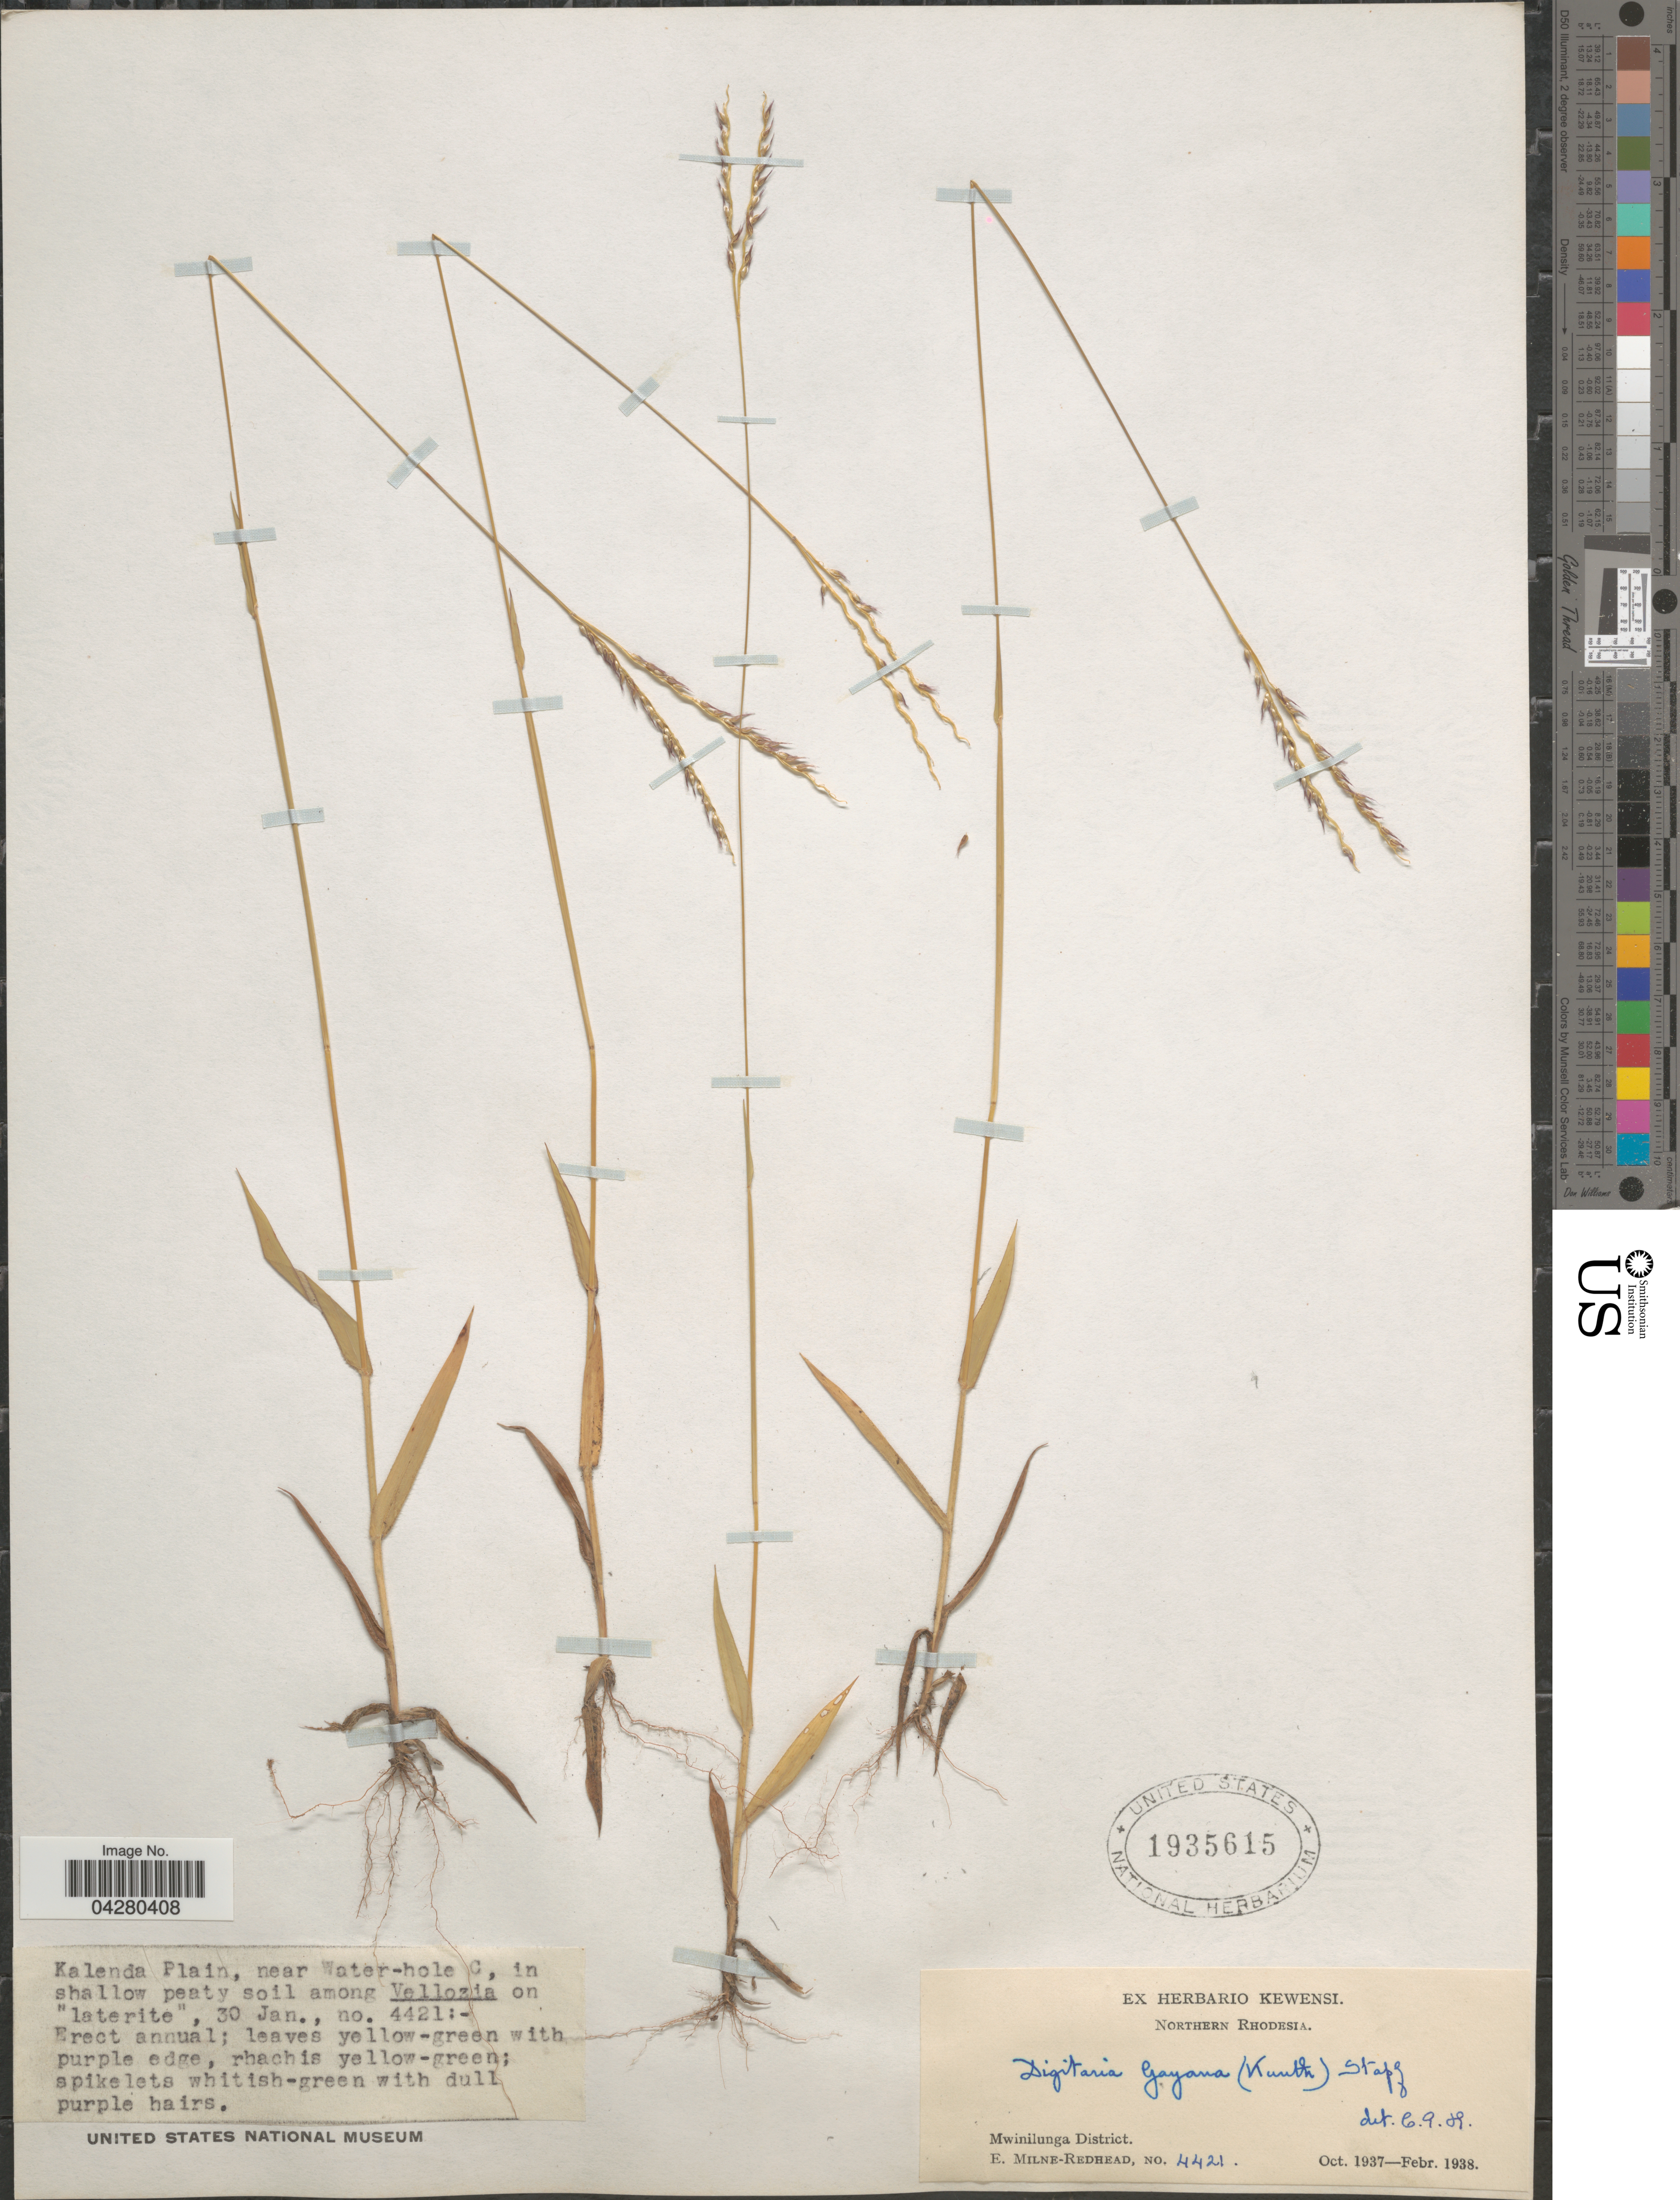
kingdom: Plantae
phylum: Tracheophyta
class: Liliopsida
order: Poales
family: Poaceae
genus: Digitaria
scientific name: Digitaria gayana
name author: (Kunth) Stapf ex A. Chev.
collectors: E. W. Milne-Redhead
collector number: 4421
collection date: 1938-01-30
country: Zambia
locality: Northern Rhodesia. Mwinilunga District. Kalenda Plain, near Water-hole C, in shallow peaty soil.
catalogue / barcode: US 1935615